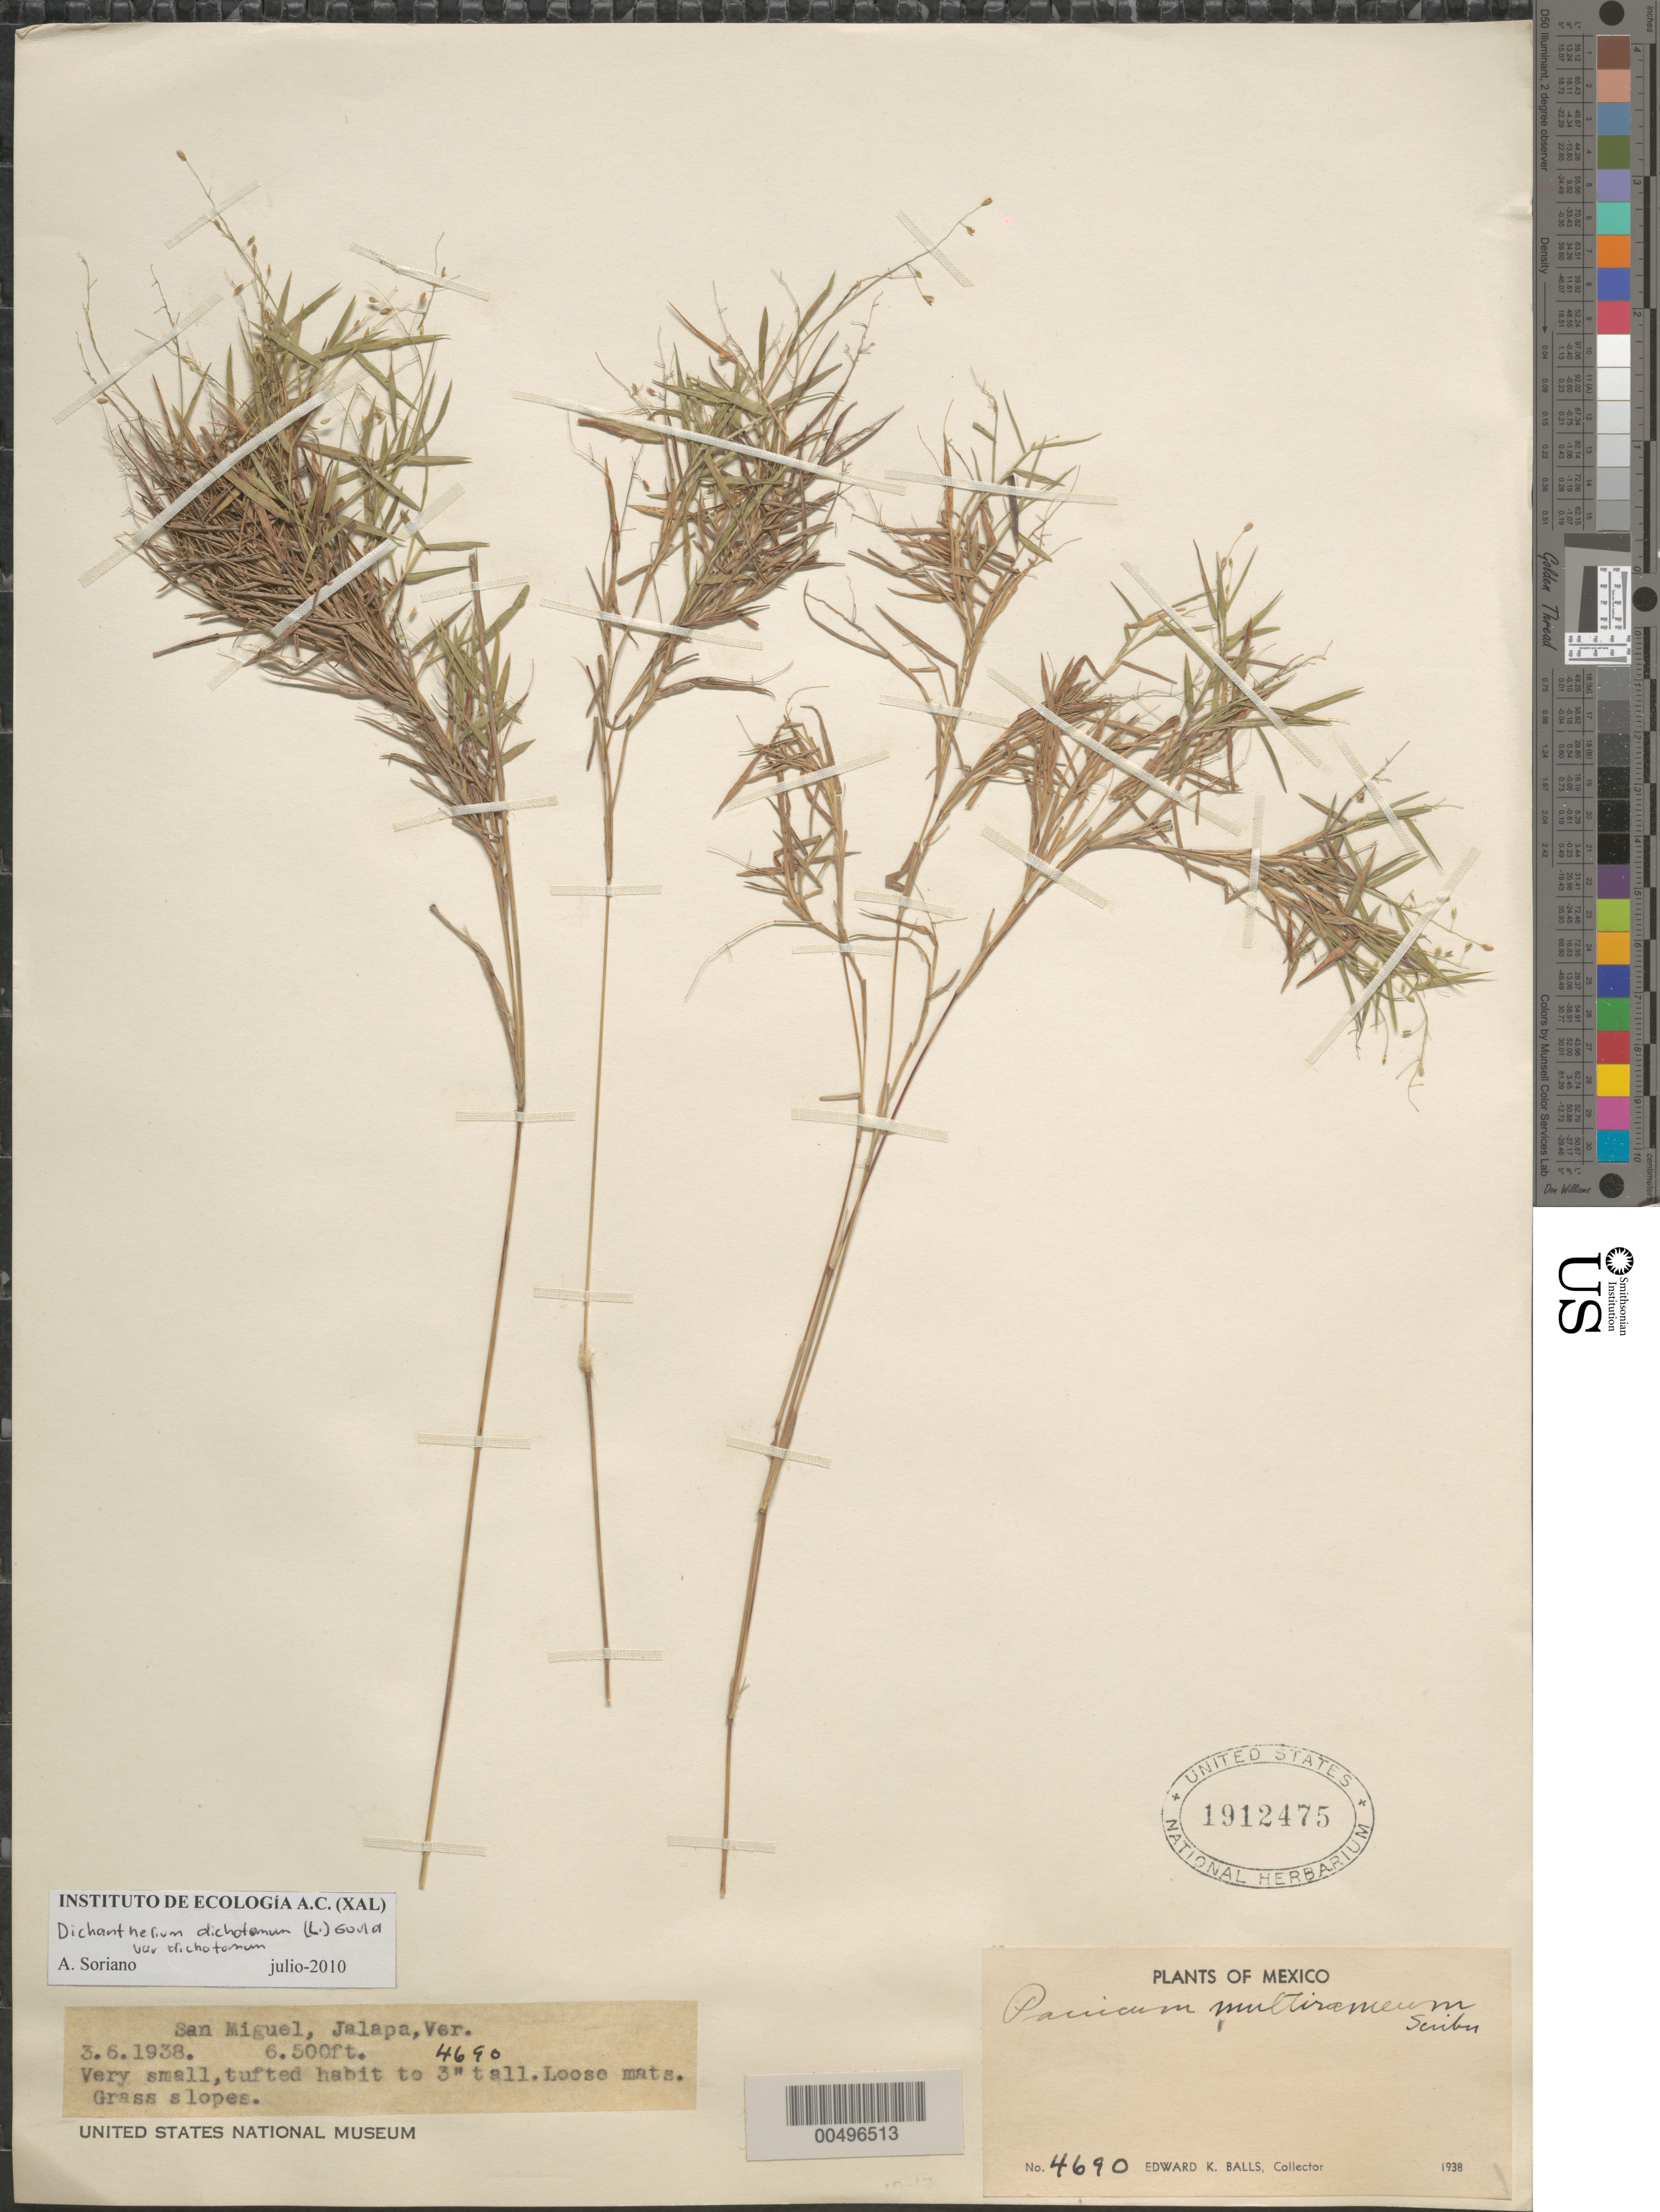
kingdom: Plantae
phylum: Tracheophyta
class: Liliopsida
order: Poales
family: Poaceae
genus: Dichanthelium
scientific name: Dichanthelium dichotomum var. dichotomum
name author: (L.) Gould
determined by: Soriano, A.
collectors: E. K. Balls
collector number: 4690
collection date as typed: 6 Mar 1938 or 3 Jun 1938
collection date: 1938-03-06 or 1938-06-03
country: Mexico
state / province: Veracruz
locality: San Miguel, Jalapa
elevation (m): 1981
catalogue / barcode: US 1912475